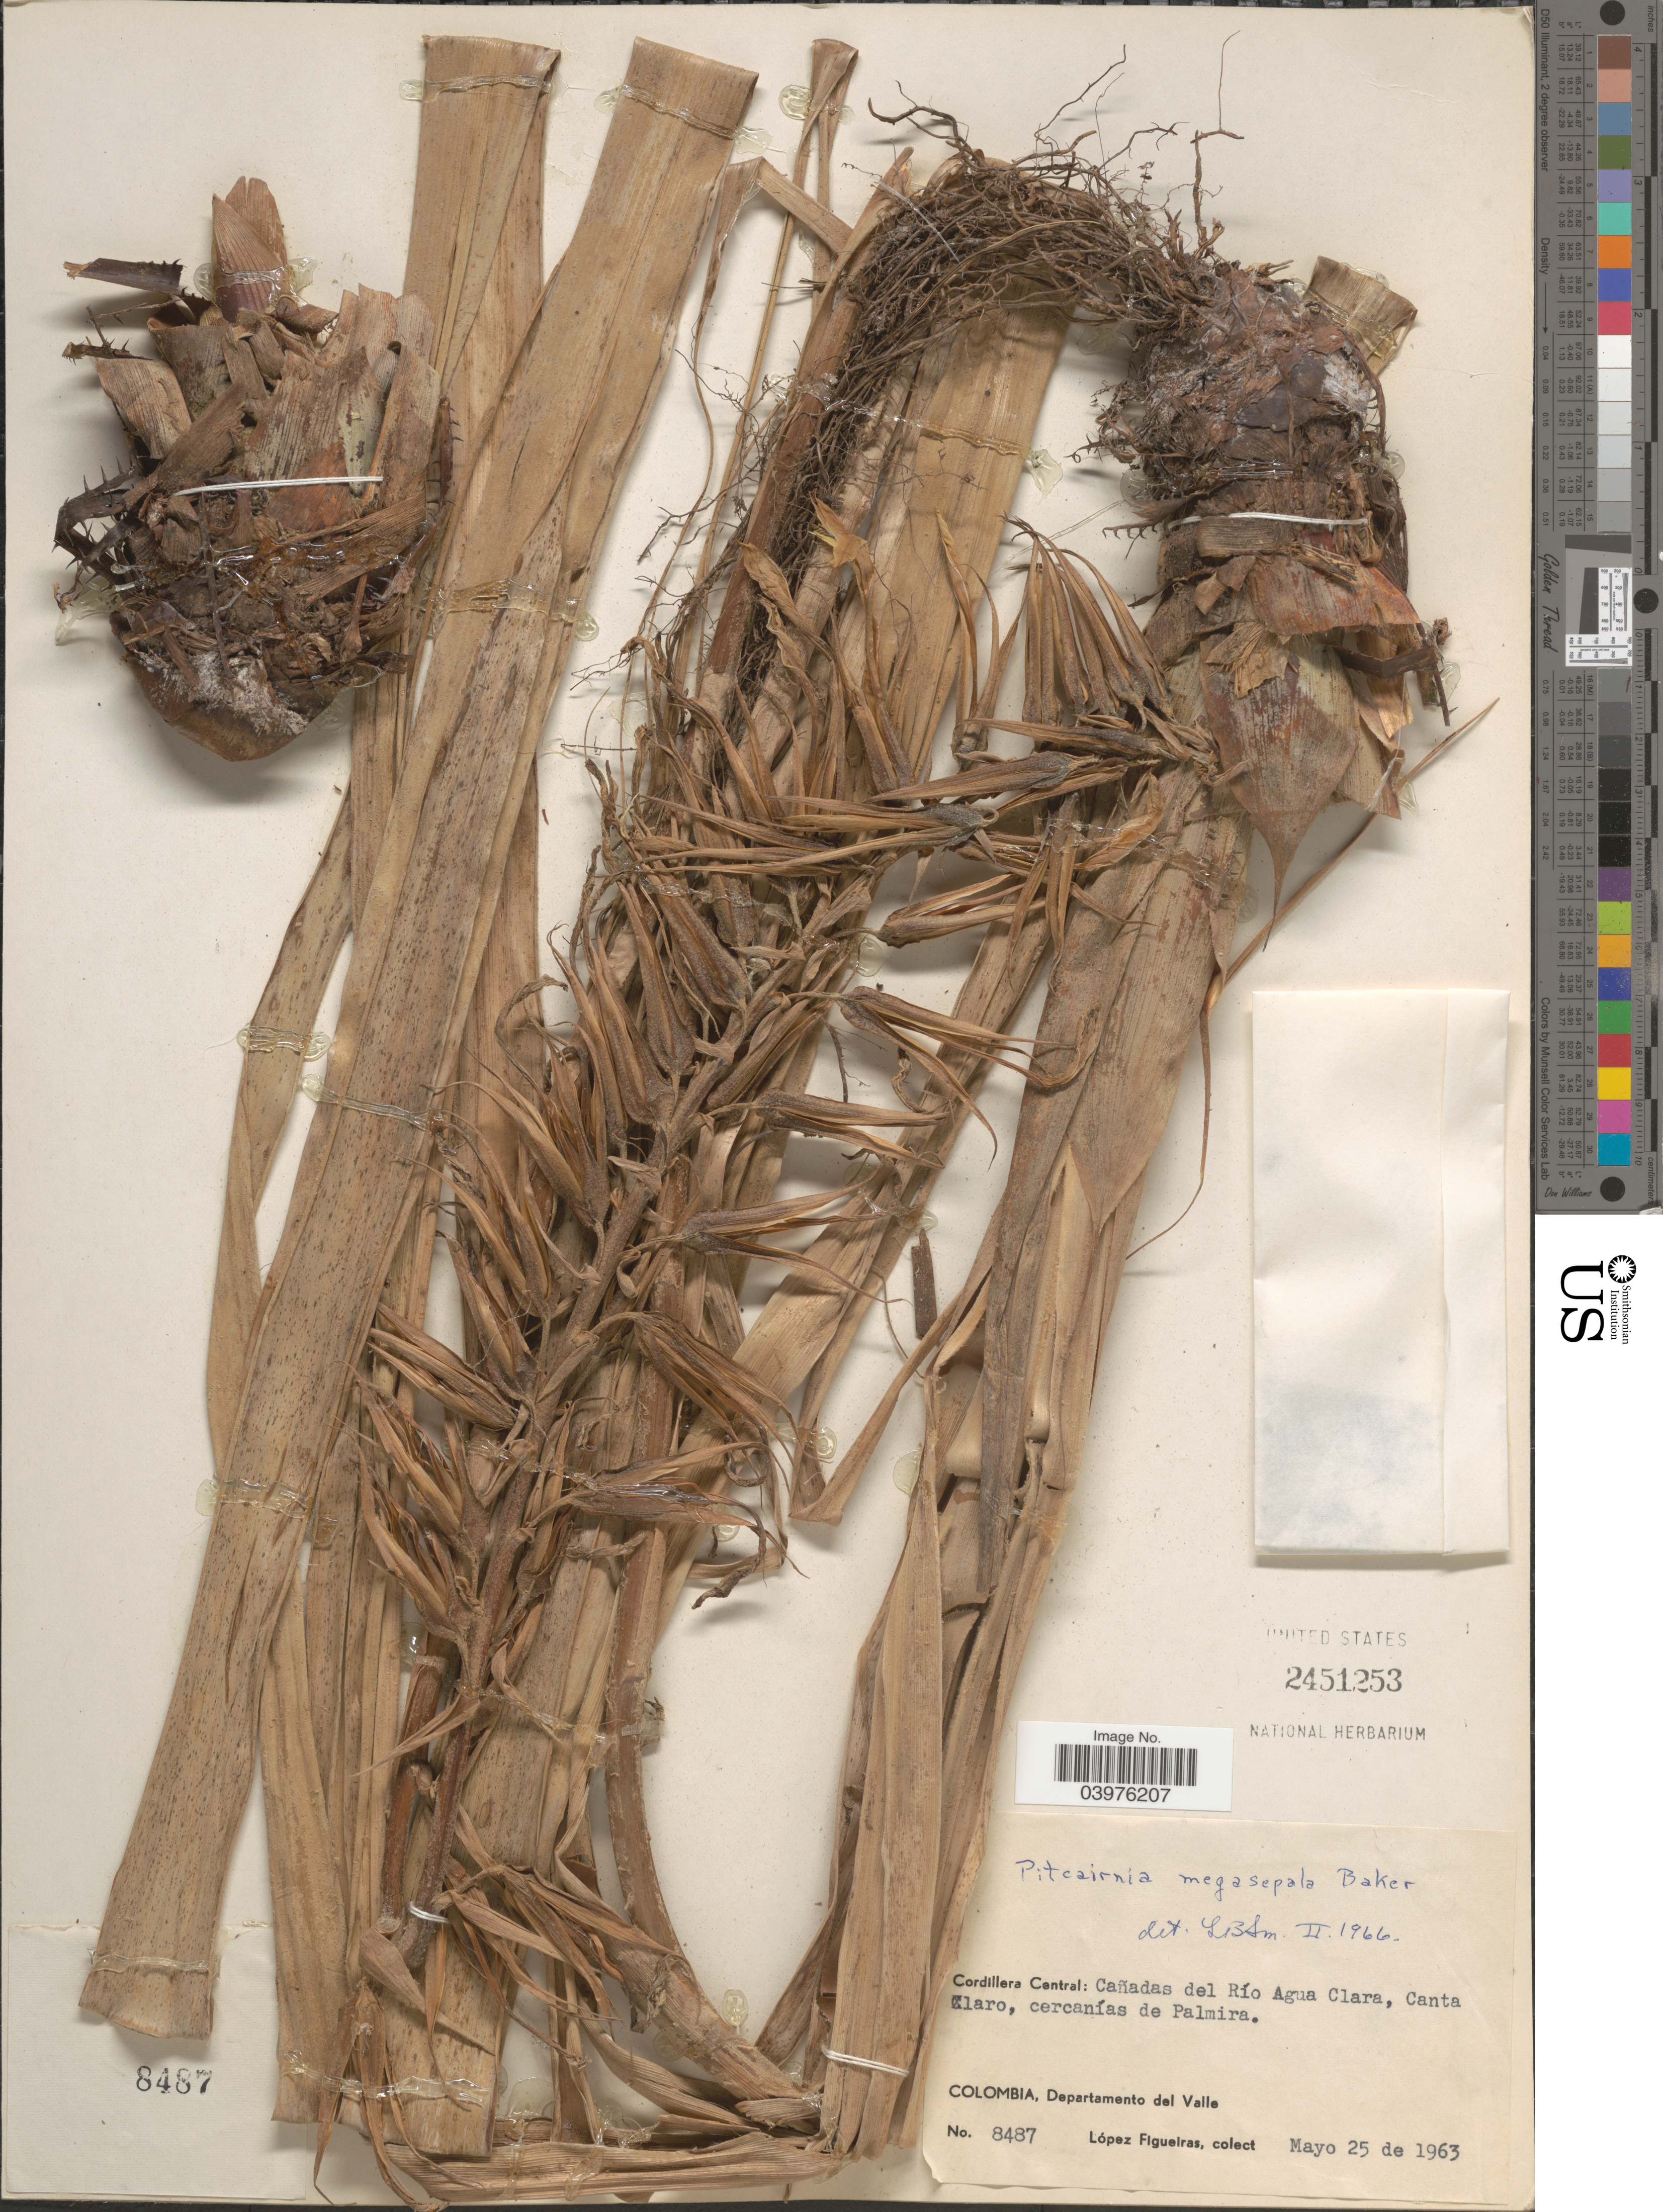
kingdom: Plantae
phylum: Tracheophyta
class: Liliopsida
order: Poales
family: Bromeliaceae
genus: Pitcairnia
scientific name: Pitcairnia megasepala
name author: Baker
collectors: M. López Figueiras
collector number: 8487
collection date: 1963-05-25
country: Colombia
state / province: Valle del Cauca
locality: Cordillera Central: Cañadas del Río Agua Clara, Canta Claro, cercanías de Palmira. Departamento del Valle.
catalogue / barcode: US 2451253